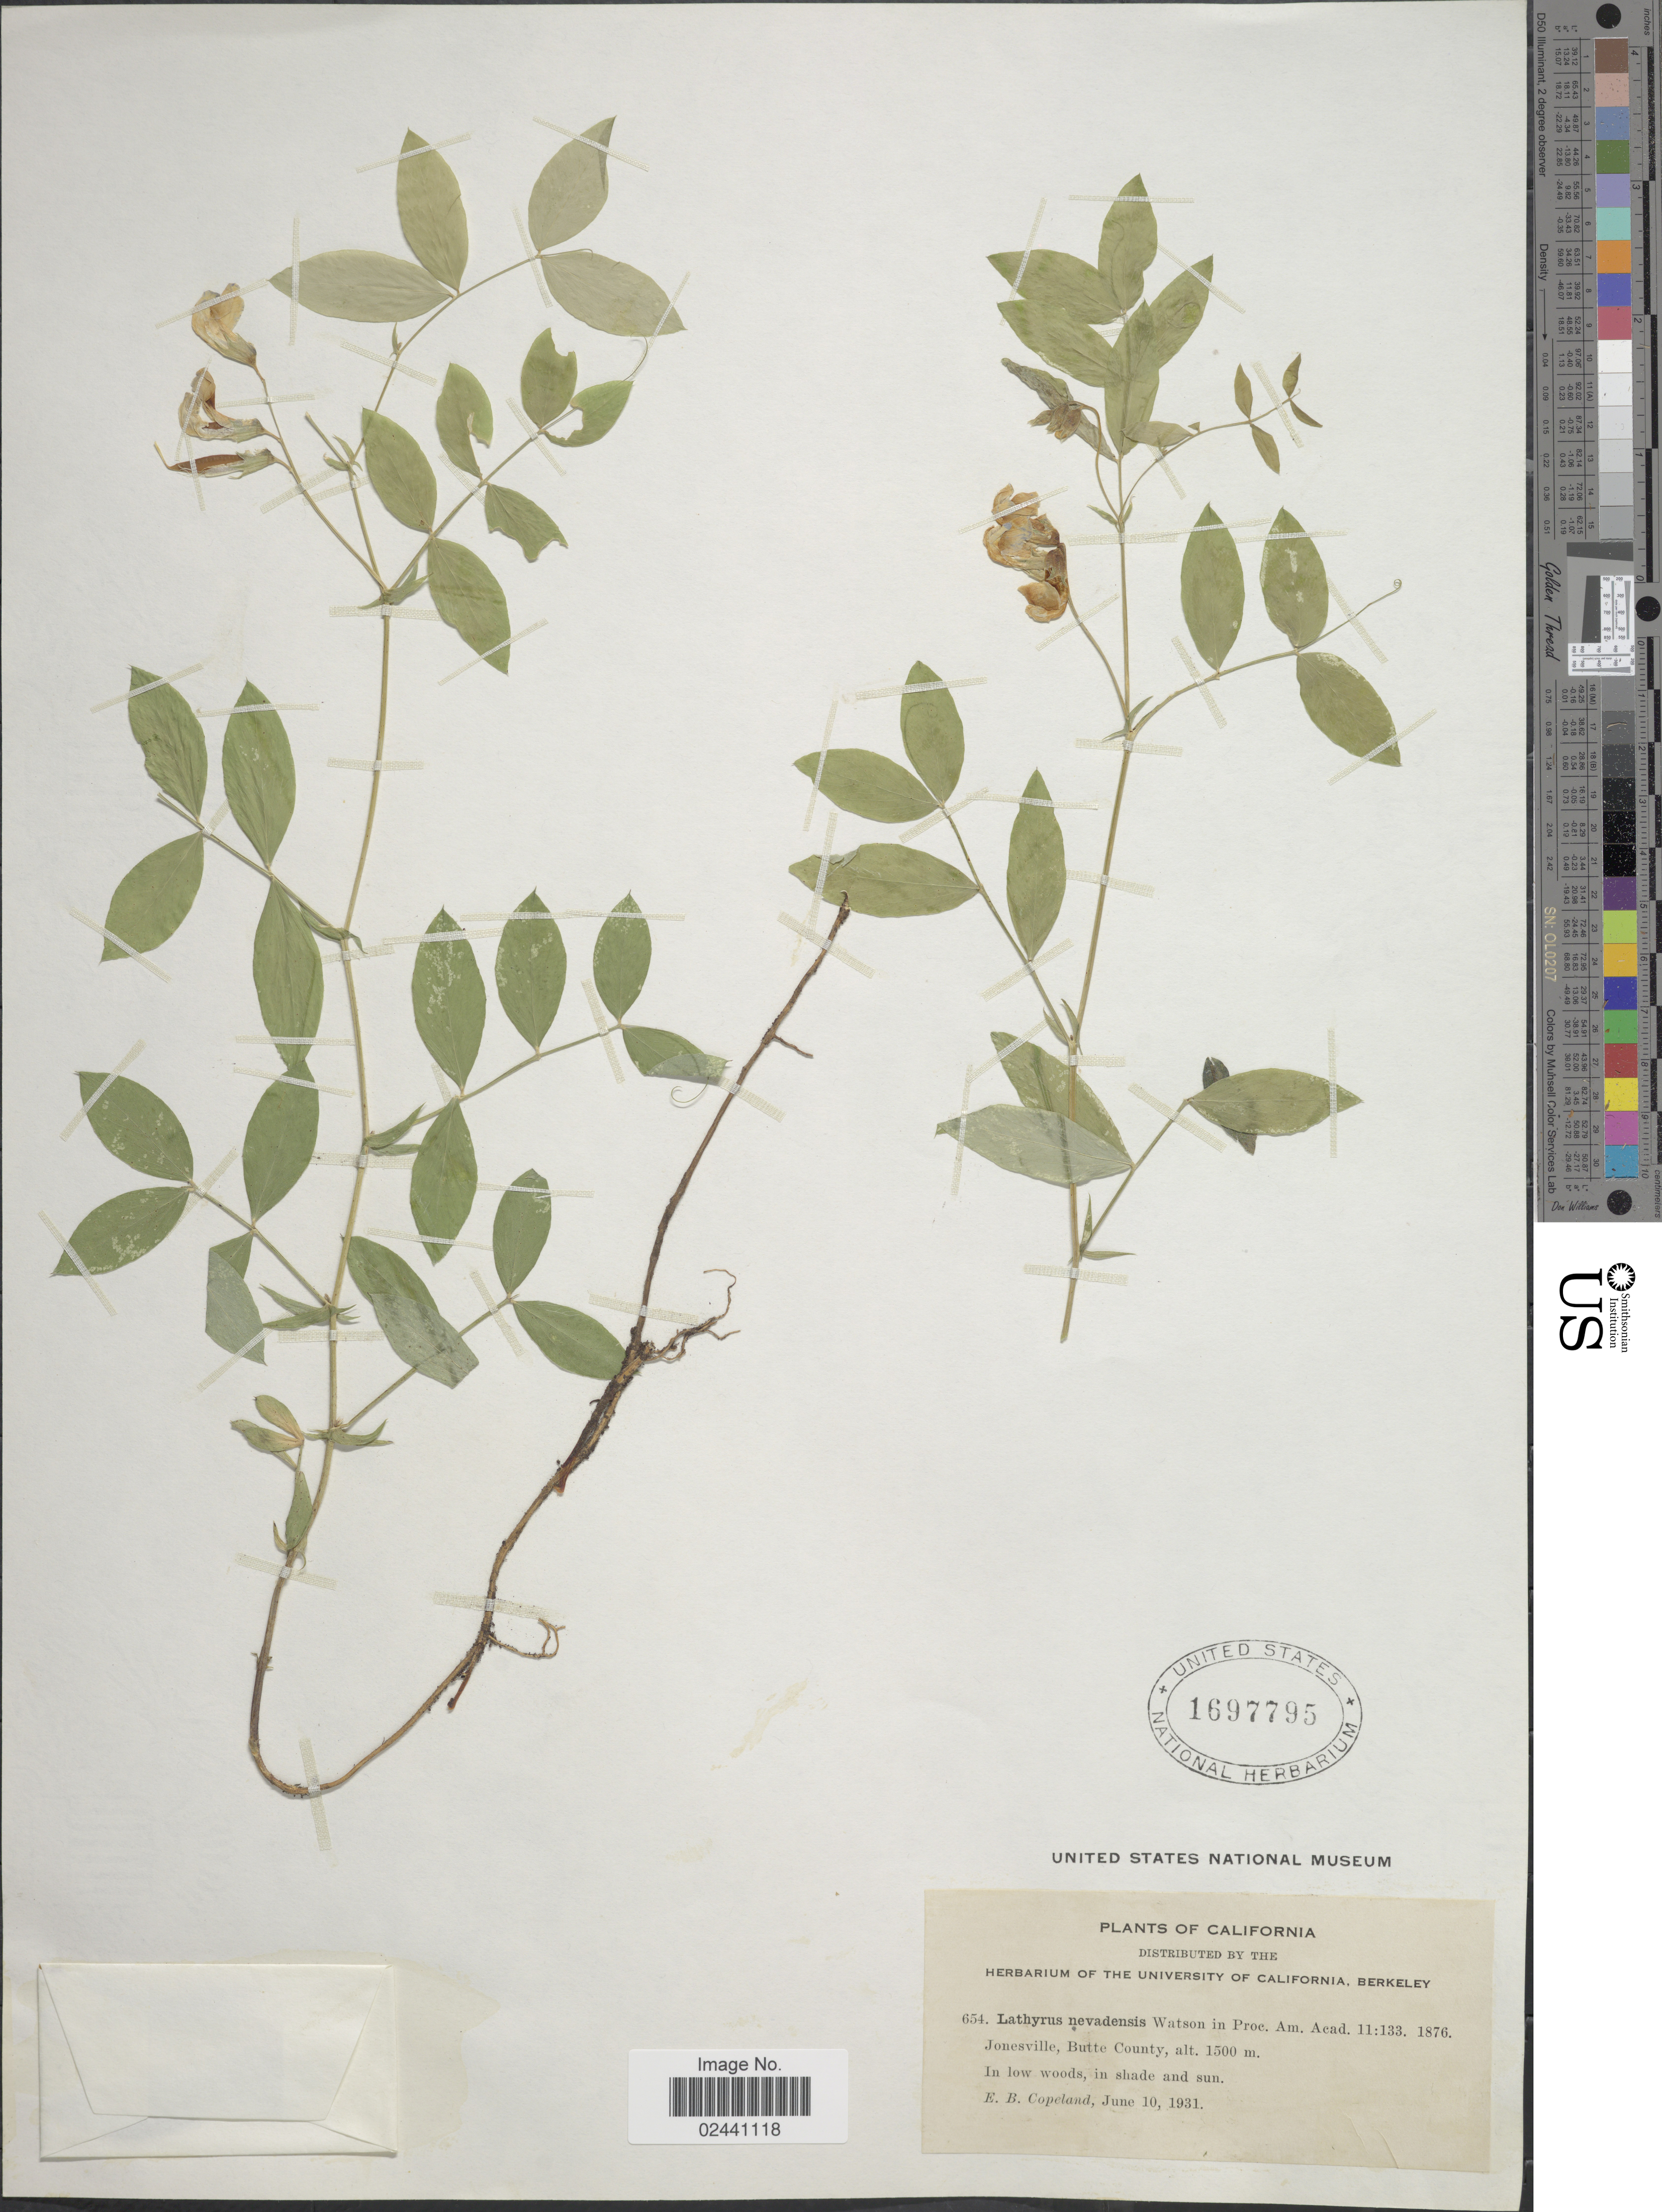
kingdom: Plantae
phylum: Tracheophyta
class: Magnoliopsida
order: Fabales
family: Fabaceae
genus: Lathyrus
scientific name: Lathyrus nevadensis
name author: S. Watson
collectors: E. B. Copeland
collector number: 654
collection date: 1931-06-10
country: United States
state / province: California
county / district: Butte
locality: Jonesville, Butte County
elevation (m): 1500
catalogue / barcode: US 1697795